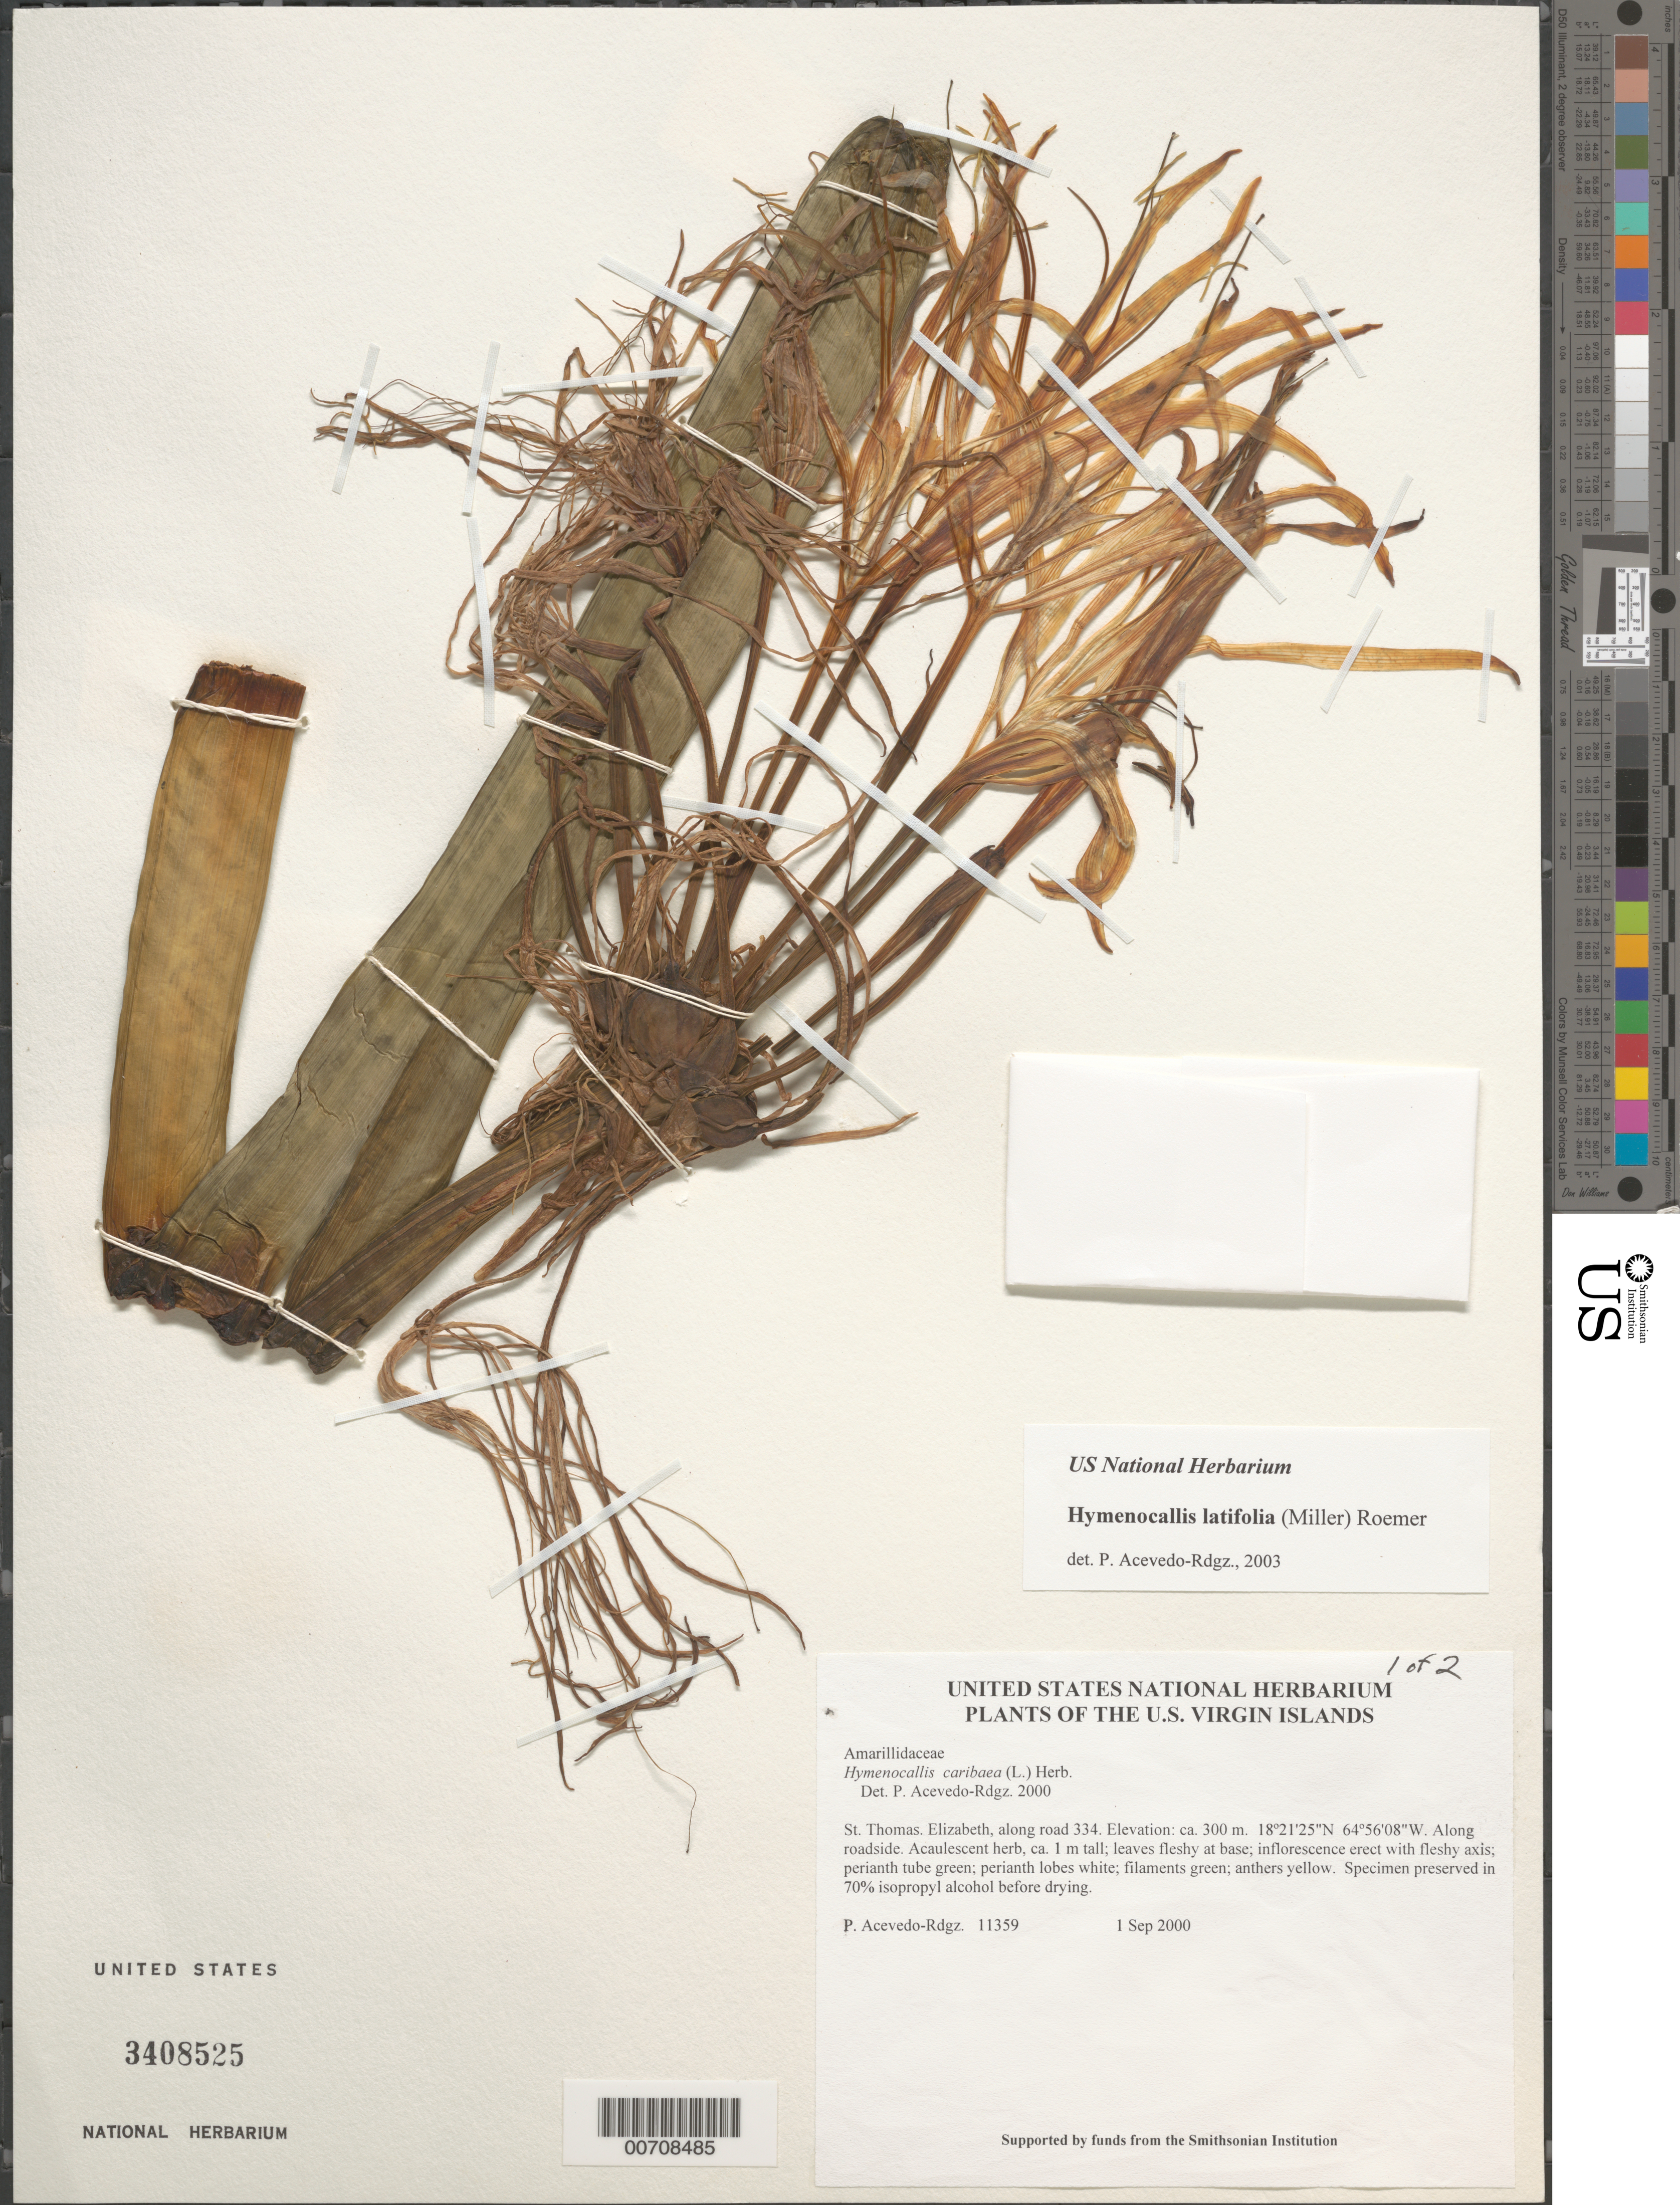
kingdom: Plantae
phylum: Tracheophyta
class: Liliopsida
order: Asparagales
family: Amaryllidaceae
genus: Hymenocallis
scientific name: Hymenocallis latifolia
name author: (Mill.) M. Roem.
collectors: P. Acevedo-Rodr.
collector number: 11359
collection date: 2000-09-01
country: U.S. Virgin Islands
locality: St. Thomas. Elizabeth, along road 334.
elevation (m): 300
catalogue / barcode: US 3408525